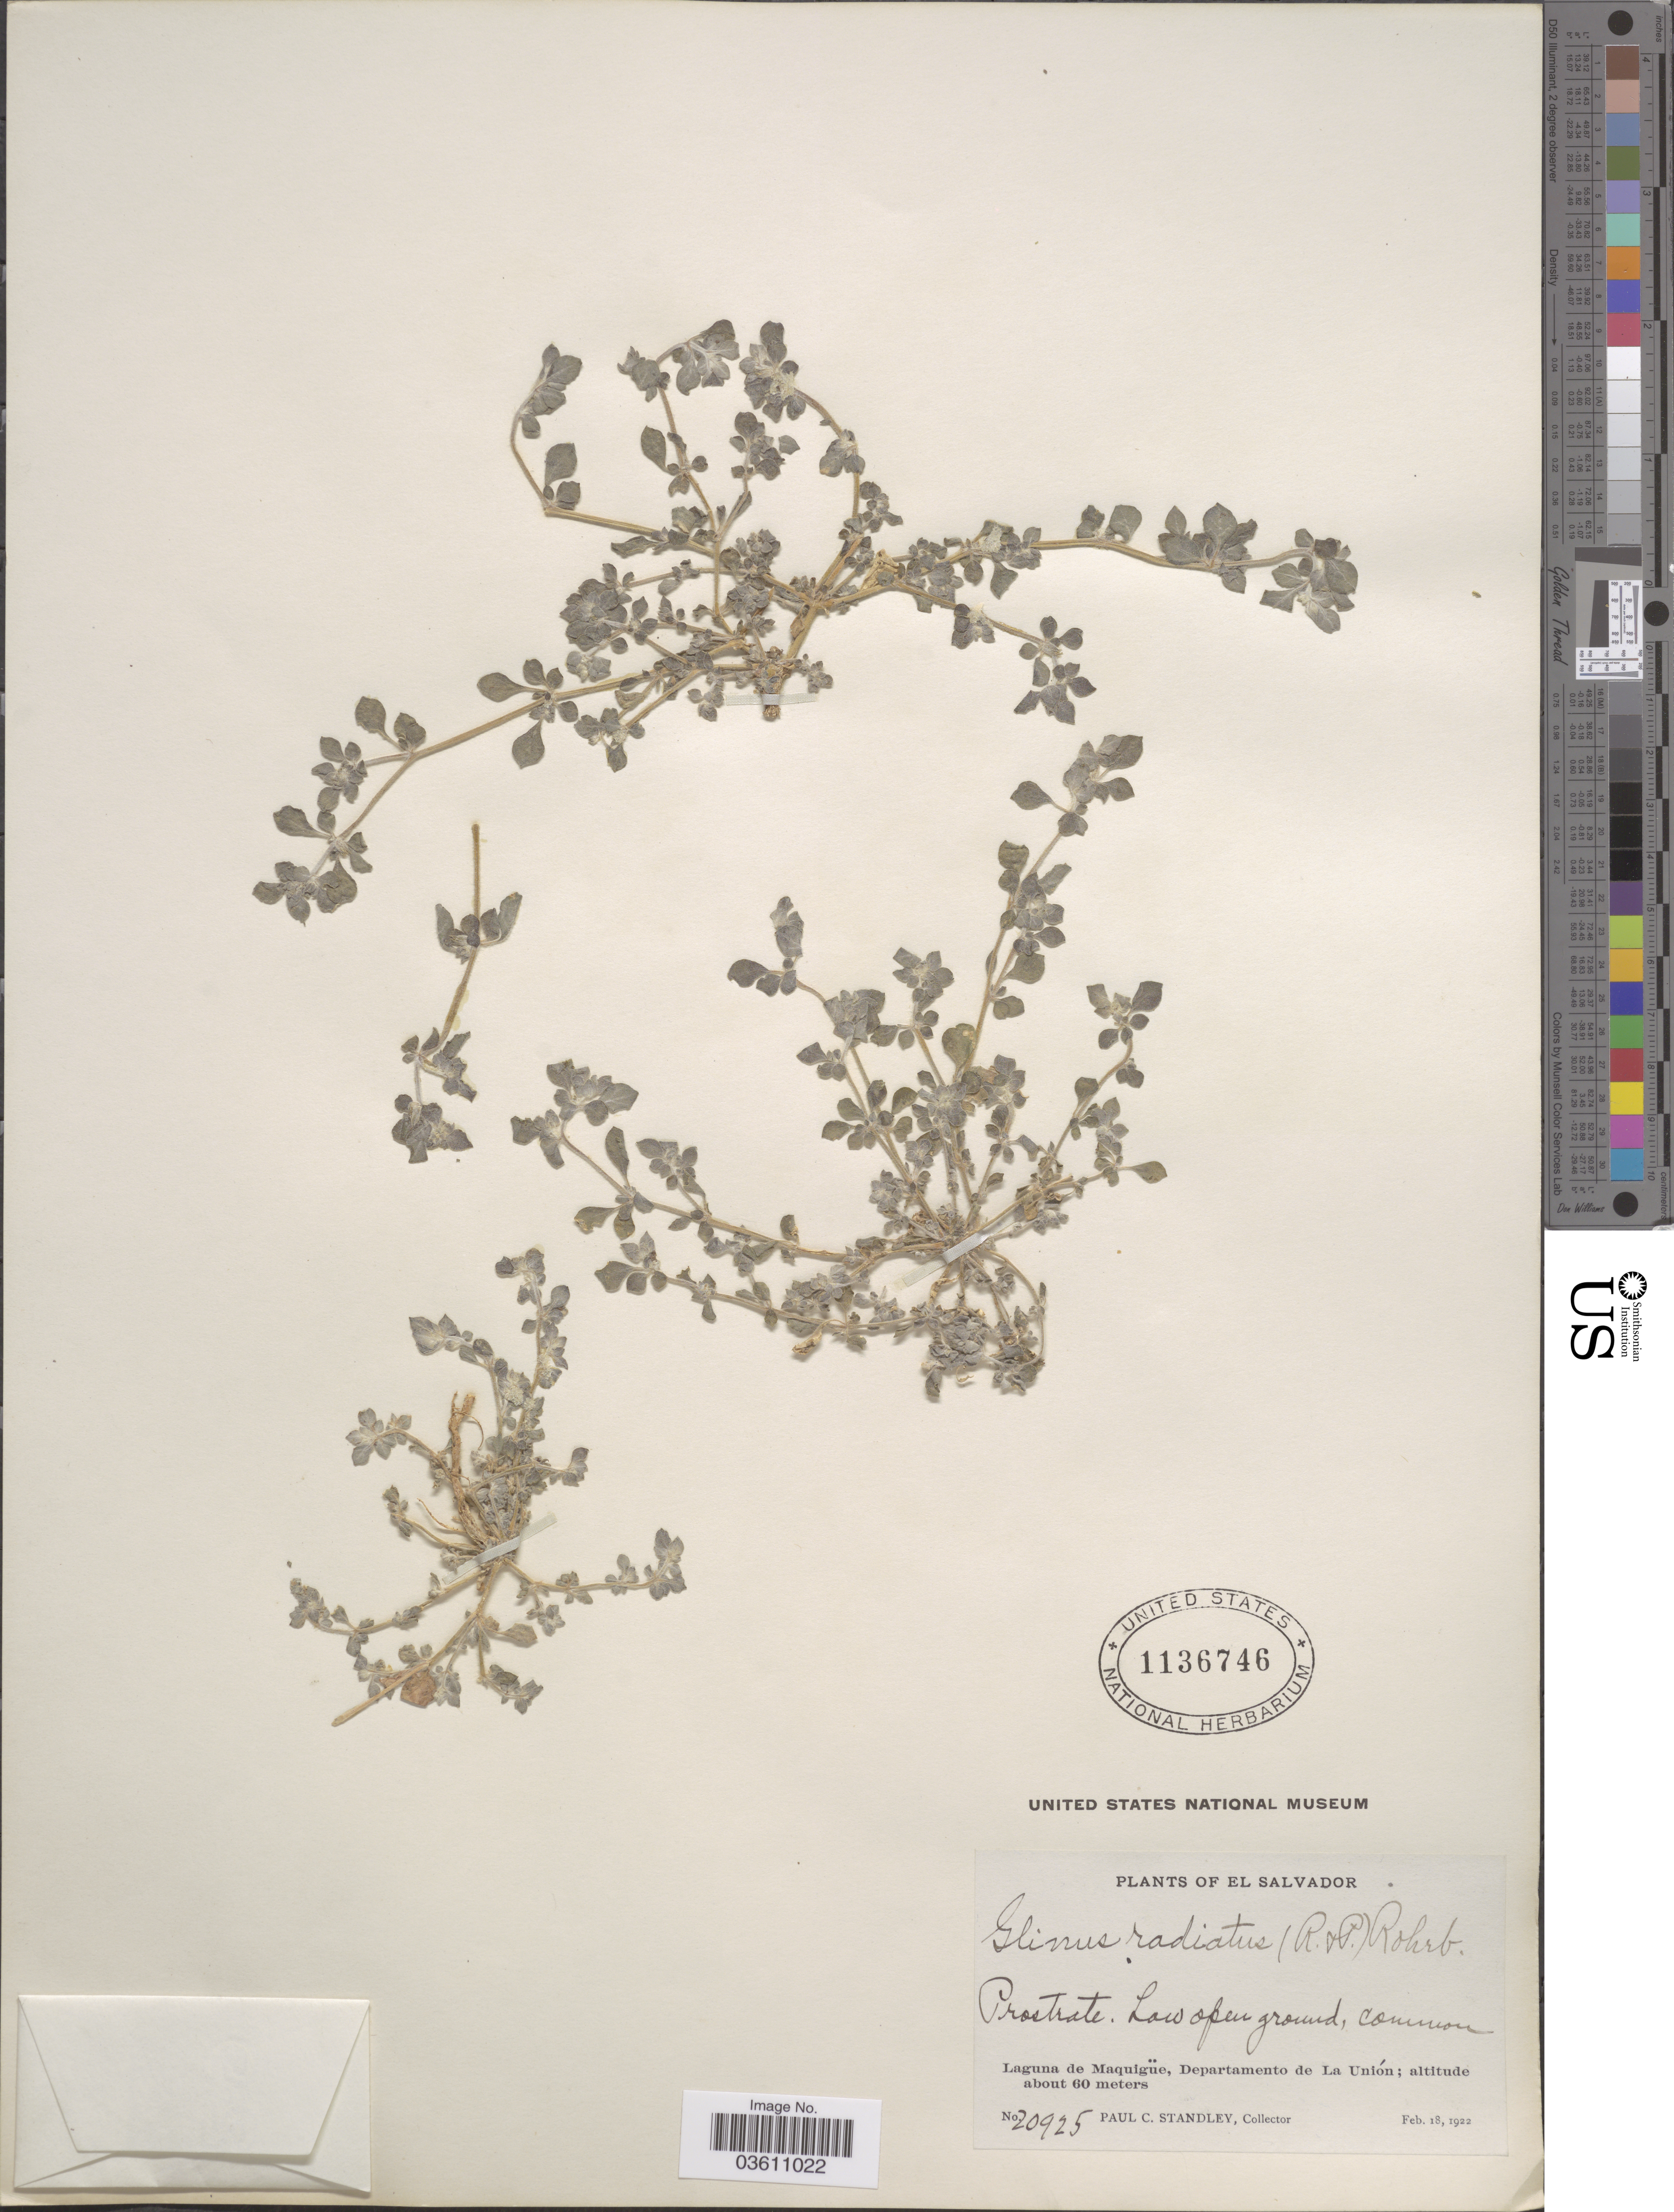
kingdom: Plantae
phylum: Tracheophyta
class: Magnoliopsida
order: Caryophyllales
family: Molluginaceae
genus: Glinus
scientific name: Glinus radiatus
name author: (Ruiz & Pav.) Rohrb.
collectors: P. C. Standley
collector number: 20925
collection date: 1922-02-18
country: El Salvador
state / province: La Union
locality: Laguna de Maquigüe, Departamento de La Unión.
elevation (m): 60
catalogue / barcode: US 1136746